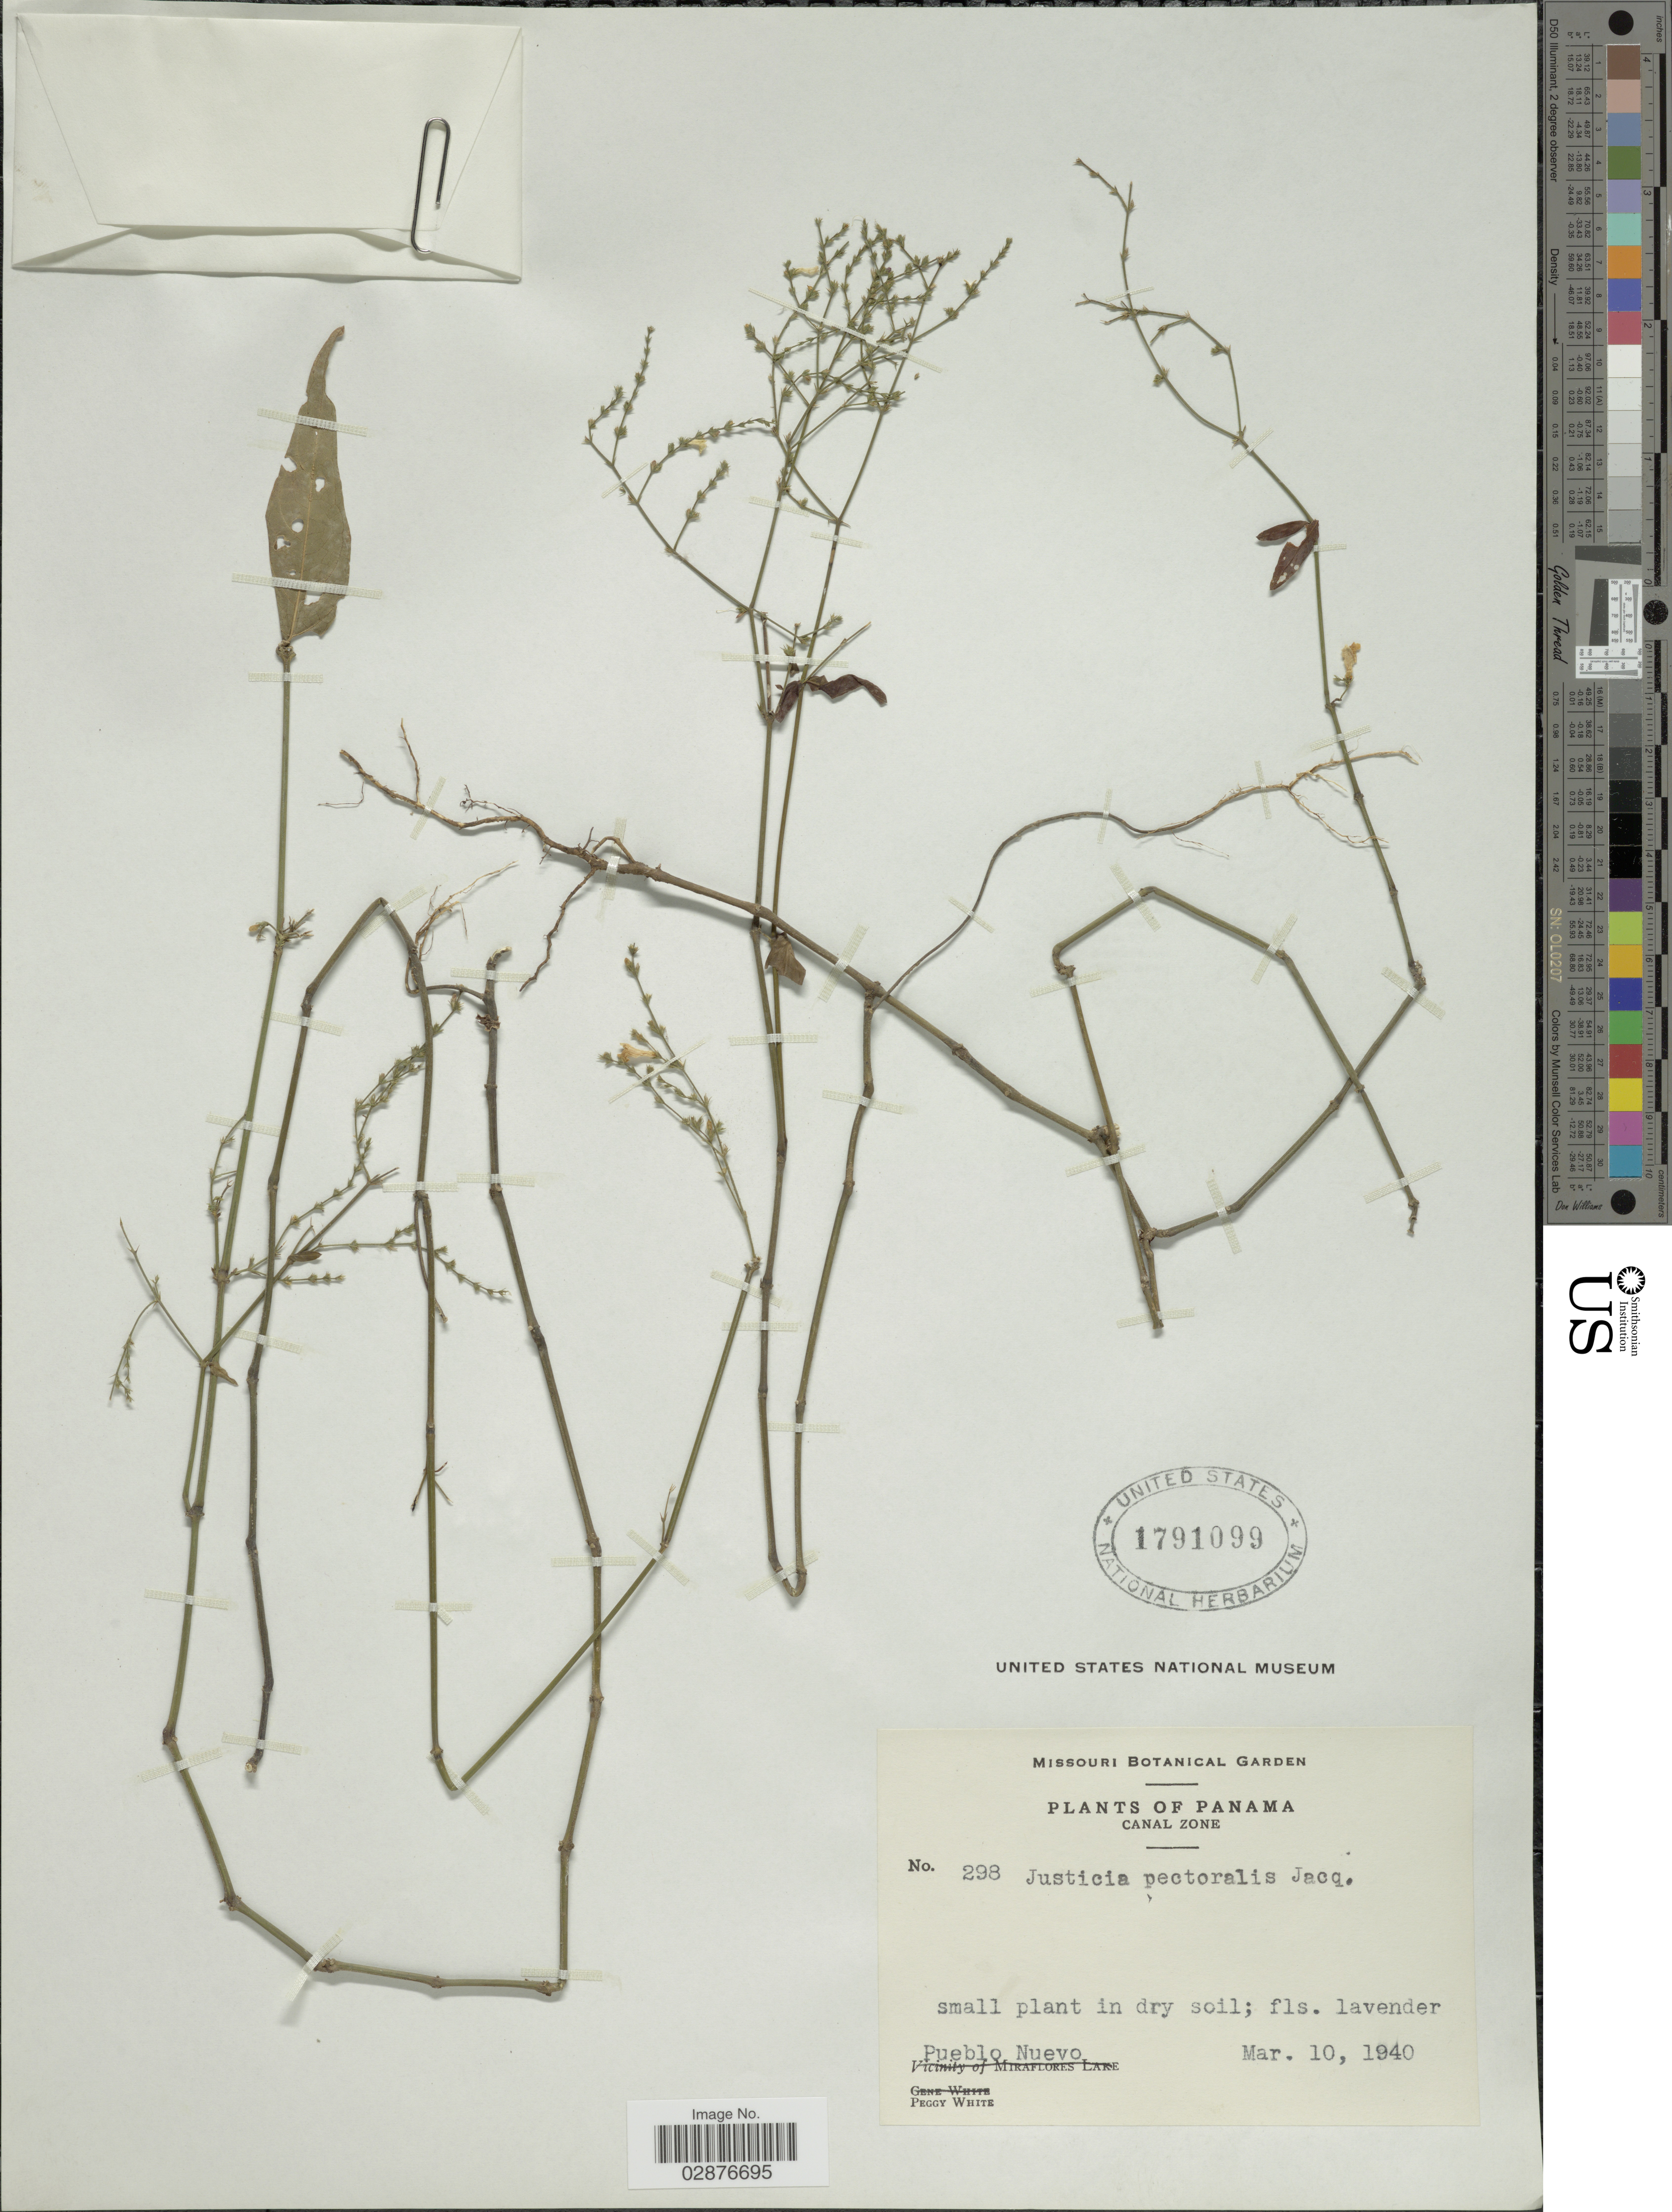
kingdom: Plantae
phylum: Tracheophyta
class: Magnoliopsida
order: Lamiales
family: Acanthaceae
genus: Justicia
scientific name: Justicia pectoralis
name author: Jacq.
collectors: P. White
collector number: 298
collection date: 1940-03-10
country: Panama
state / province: Colón / Panamá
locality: Canal Zone, Pueblo Nuevo.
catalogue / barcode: US 1791099